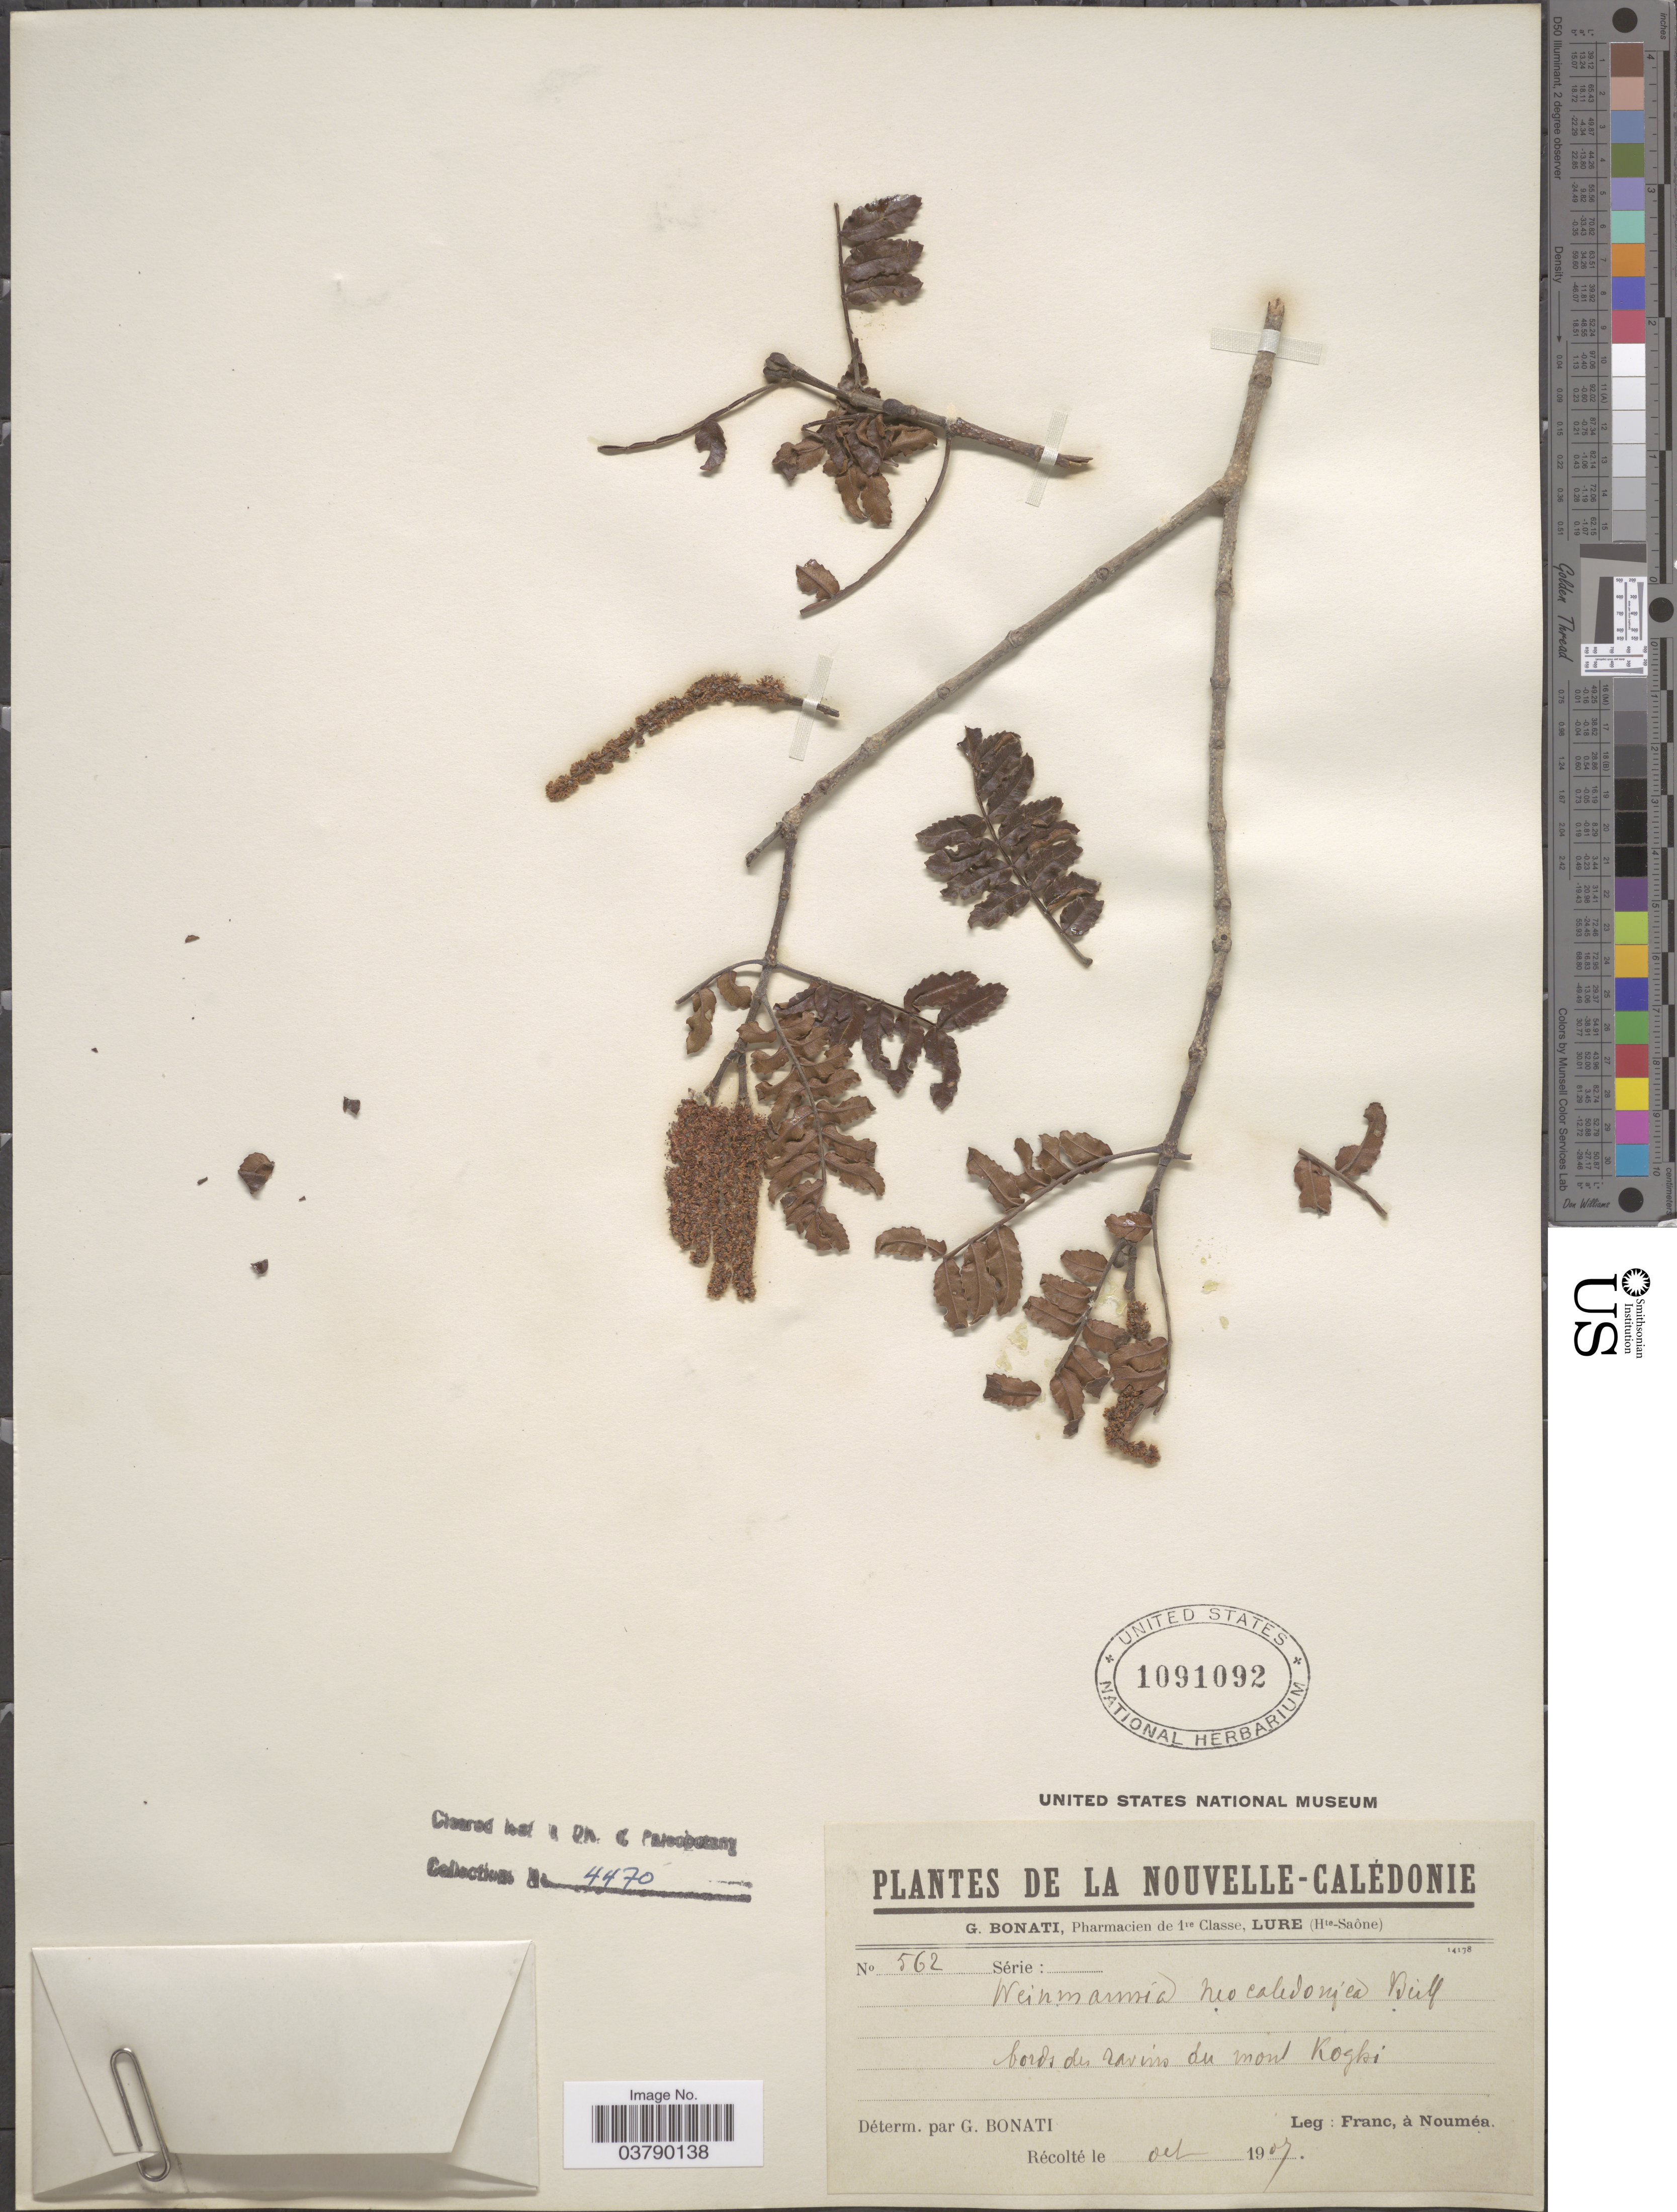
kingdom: Plantae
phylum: Tracheophyta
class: Magnoliopsida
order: Oxalidales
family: Cunoniaceae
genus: Cunonia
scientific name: Cunonia pulchella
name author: Brongn. & Gris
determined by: Strong, Mark T., (BOT), Smithsonian Institution - National Museum of Natural History (UNITED STATES)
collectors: F. Noumea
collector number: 562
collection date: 1907-10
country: New Caledonia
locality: Nouvelle- Calédonie. Bords des ravins du mont Koghi.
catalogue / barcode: US 1091092